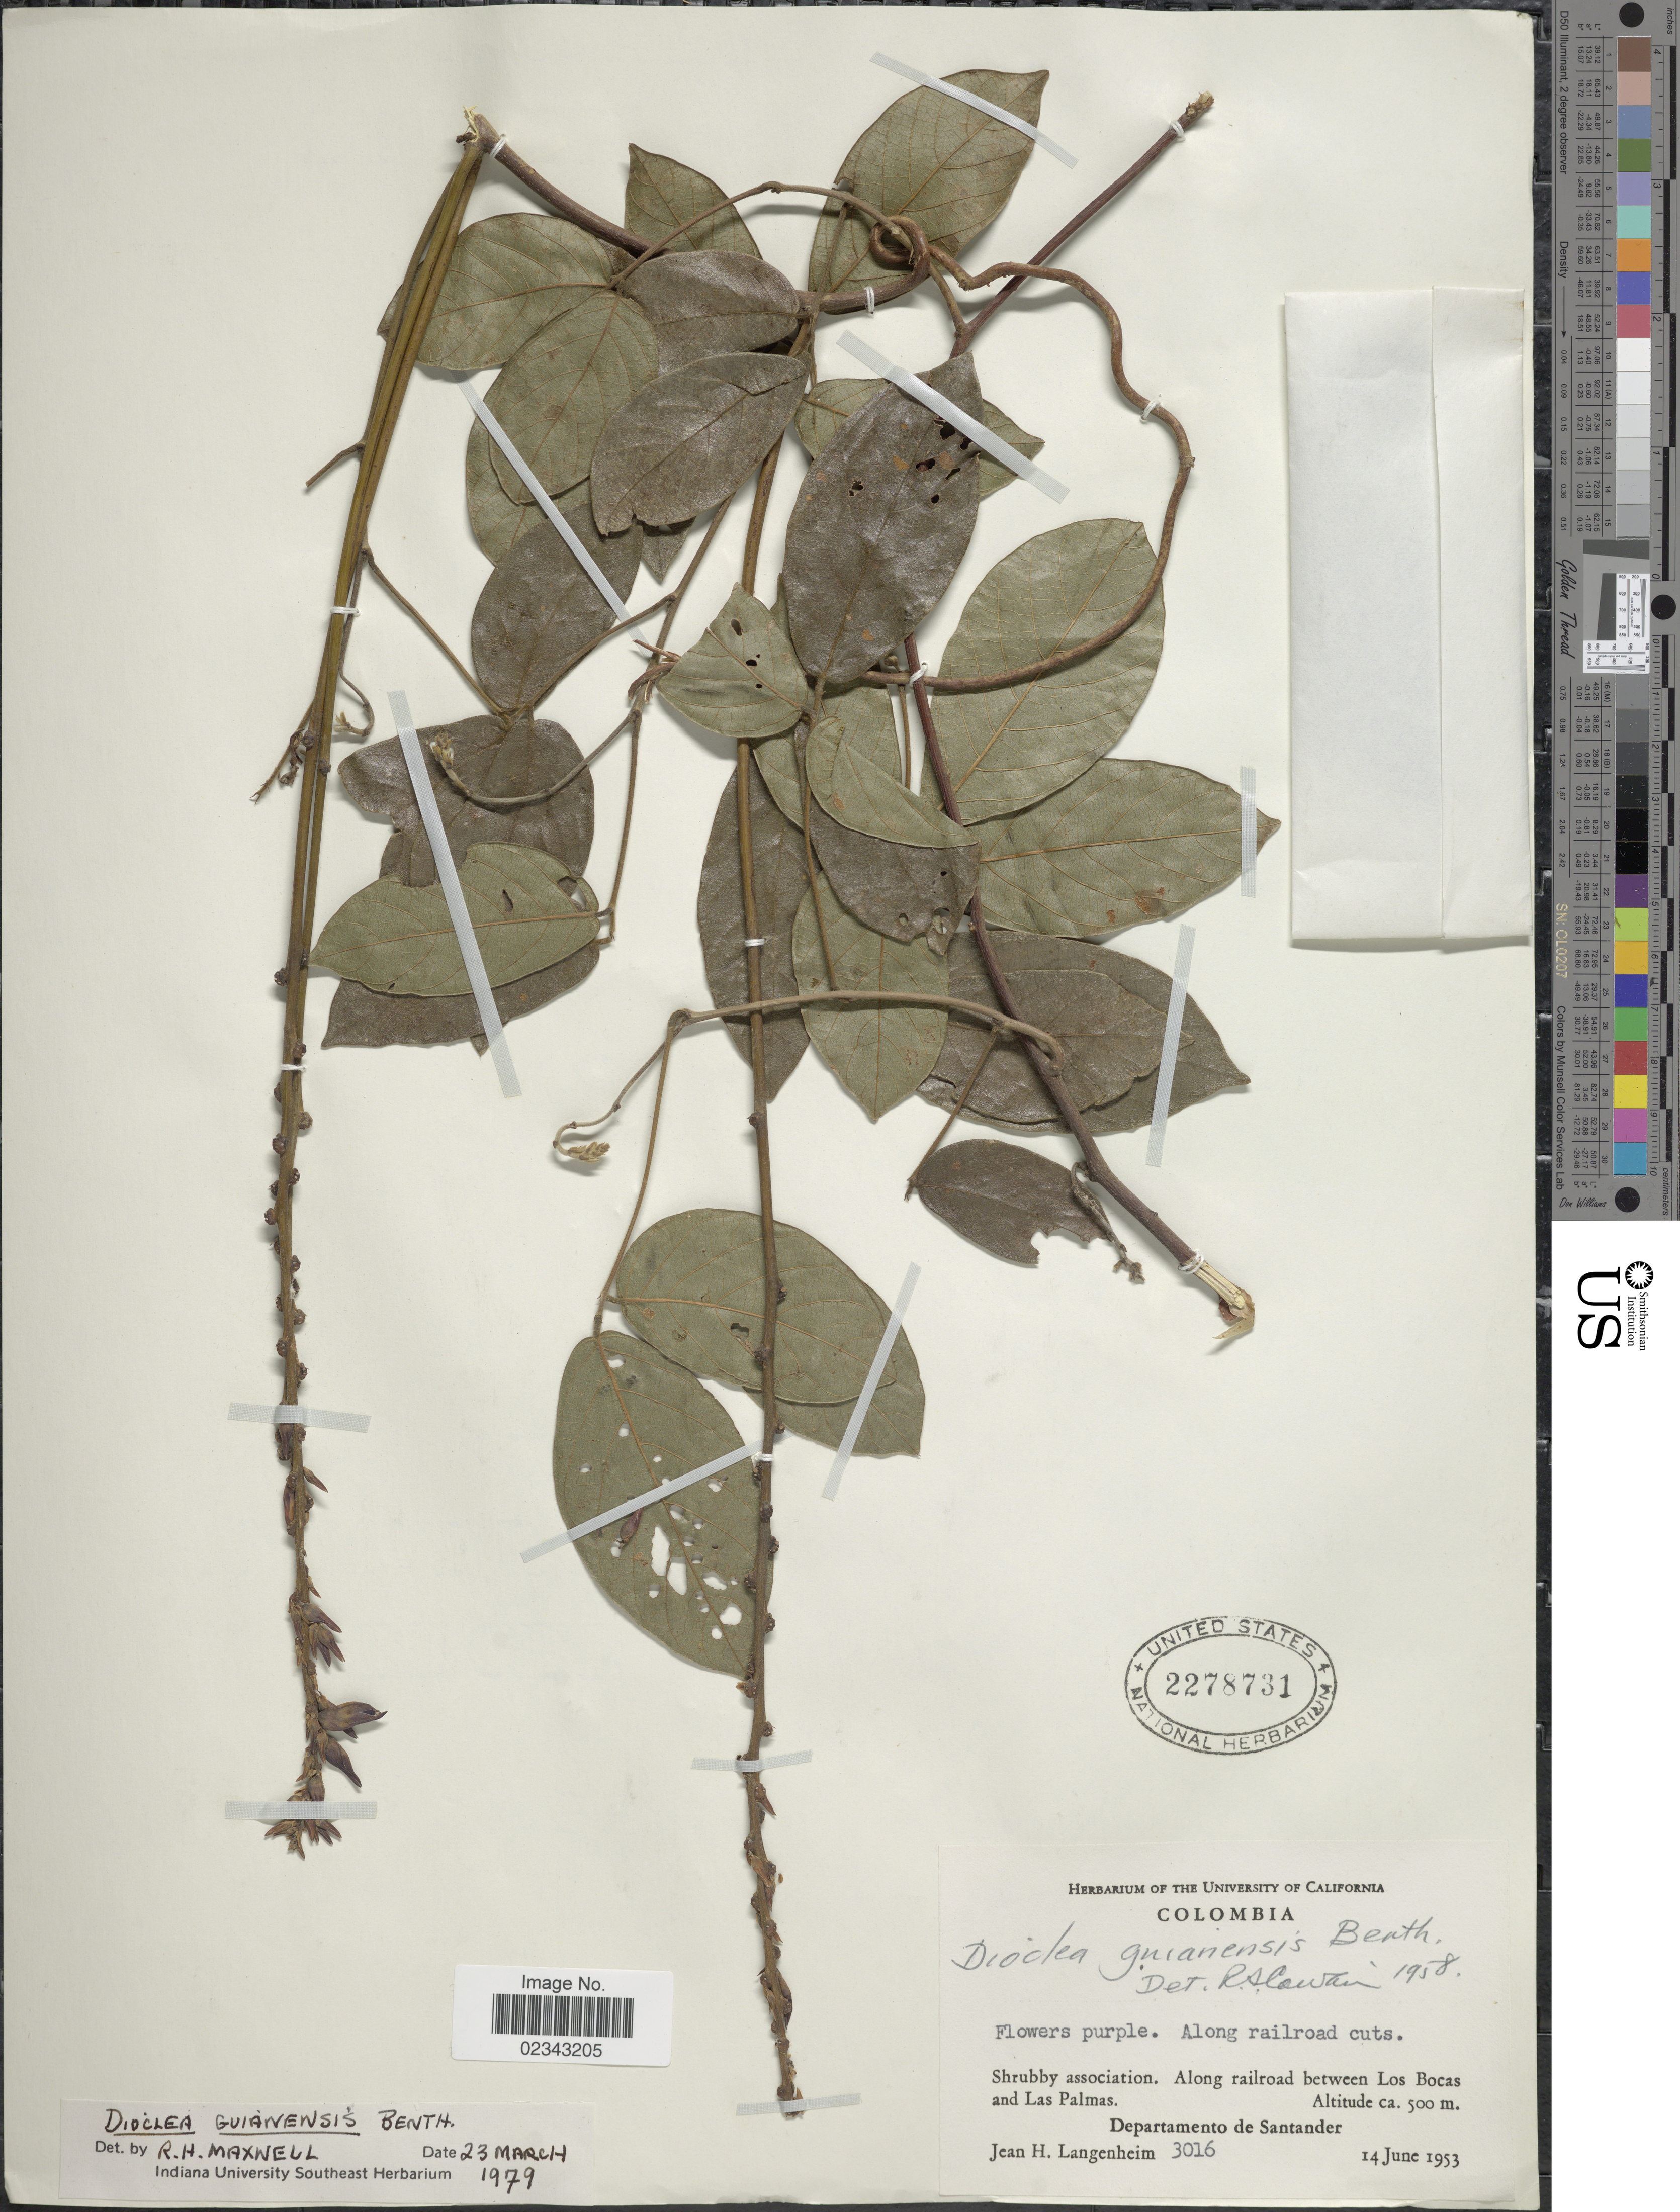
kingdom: Plantae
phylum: Tracheophyta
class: Magnoliopsida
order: Fabales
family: Fabaceae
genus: Dioclea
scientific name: Dioclea guianensis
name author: Benth.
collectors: J. H. Langenheim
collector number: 3016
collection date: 1953-06-14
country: Colombia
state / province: Santander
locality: Along railroad cuts. Along railroad between Los Bocas and Las Palmas, Departamento de Santander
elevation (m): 500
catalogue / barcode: US 2278731